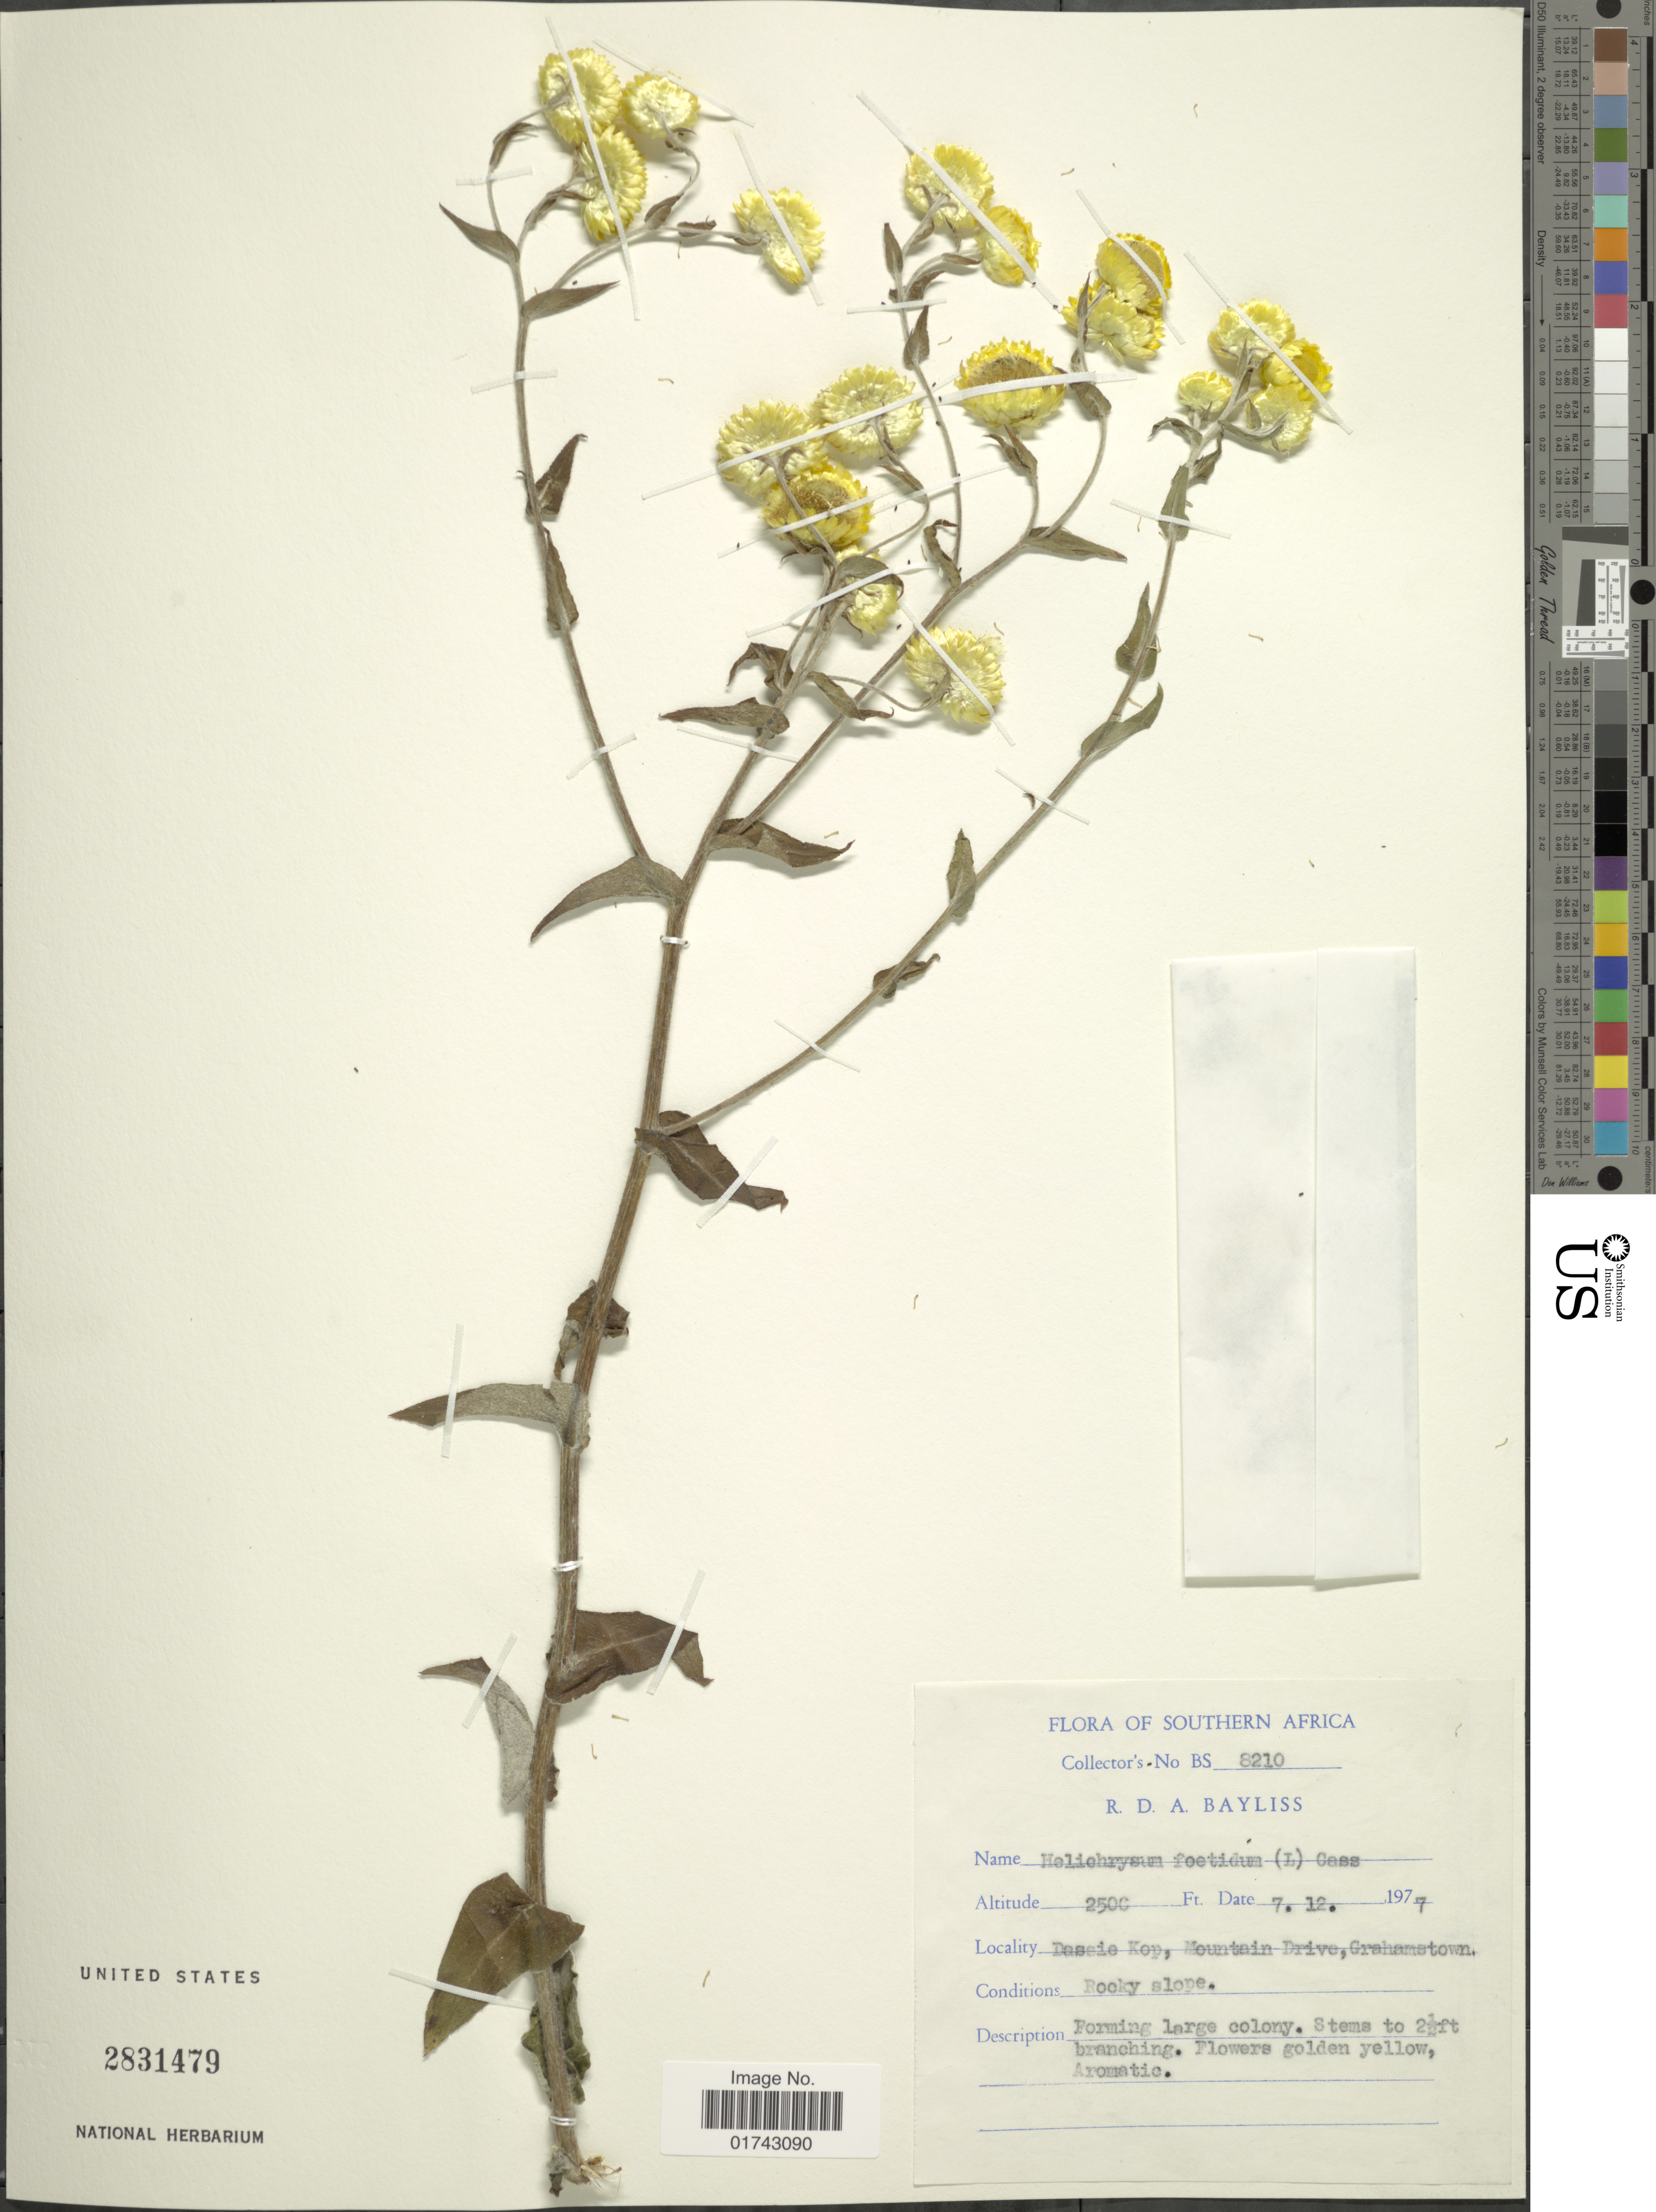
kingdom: Plantae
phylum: Tracheophyta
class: Magnoliopsida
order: Asterales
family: Asteraceae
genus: Helichrysum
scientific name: Helichrysum foetidum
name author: (L.) Moench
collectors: R. Bayliss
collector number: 8210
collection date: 1977-12-07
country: South Africa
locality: Southern Africa, Dassie Kop, Mountain Drive, Grahamstown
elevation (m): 762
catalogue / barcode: US 2831479